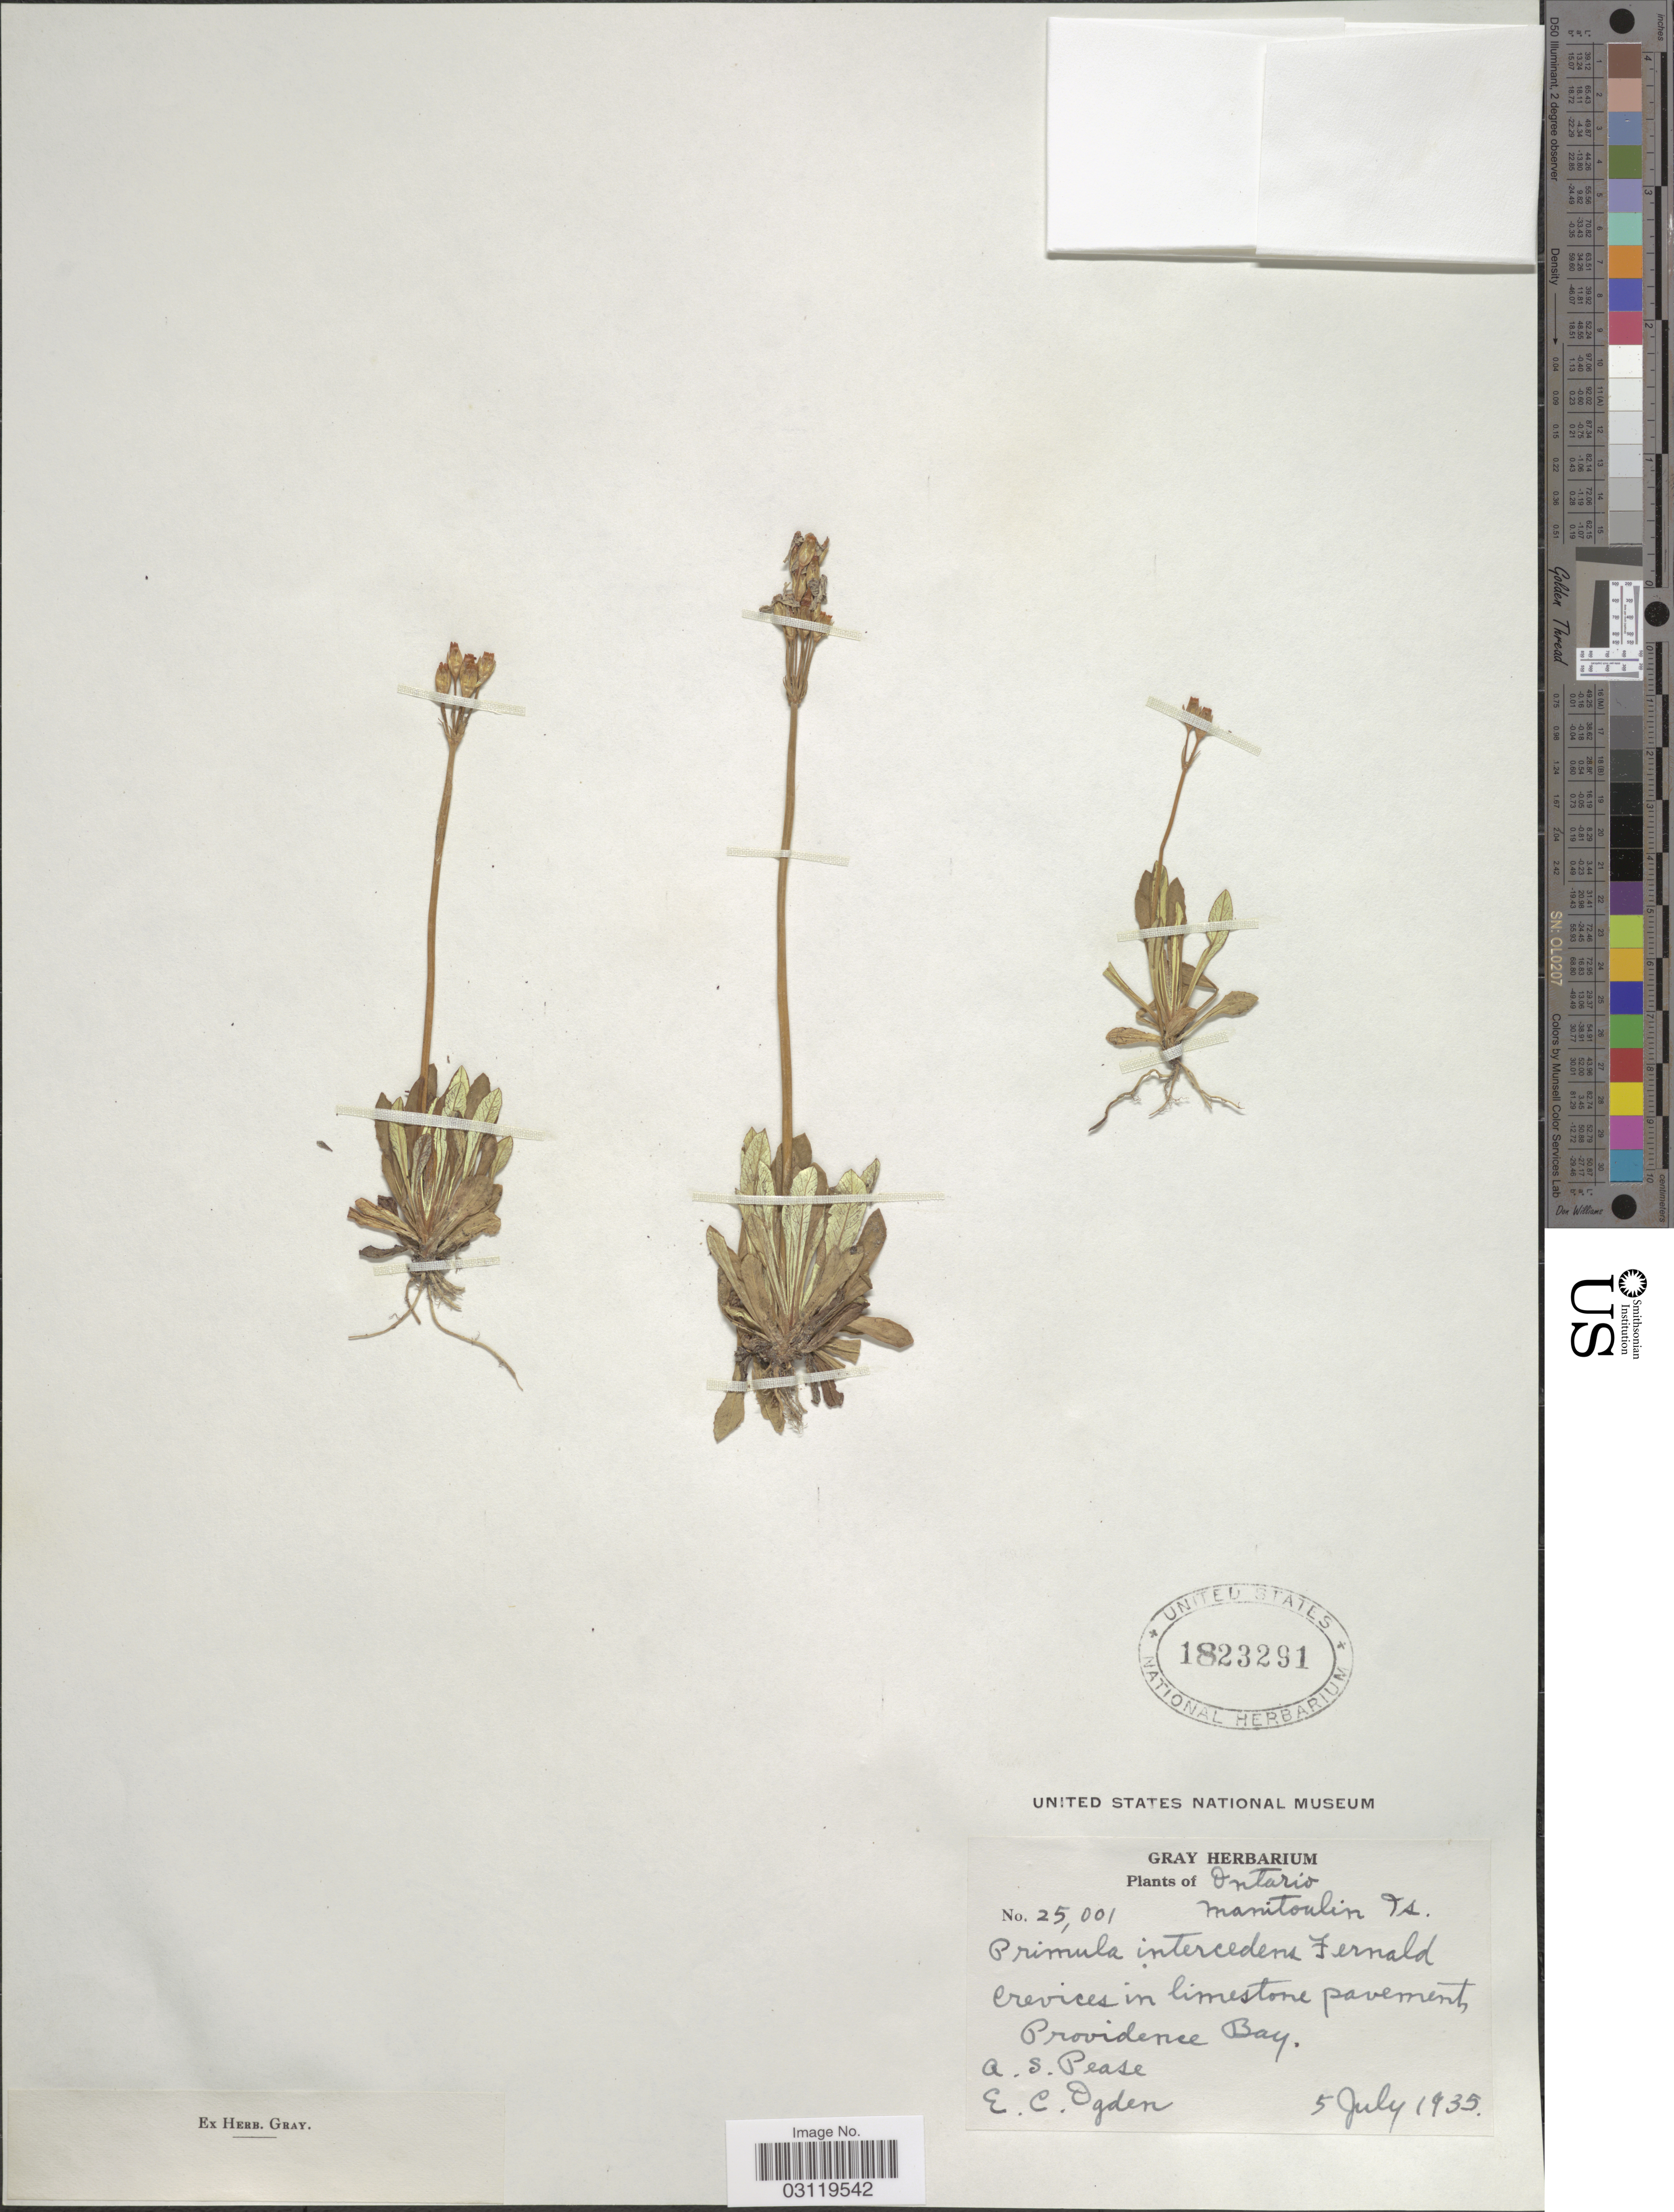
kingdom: Plantae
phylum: Tracheophyta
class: Magnoliopsida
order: Ericales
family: Primulaceae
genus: Primula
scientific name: Primula intercedens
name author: Fernald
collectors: A. S. Pease & E. Ogden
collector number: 25001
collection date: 1935-07-05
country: Canada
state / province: Ontario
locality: Manitoulin Is., Providence Bay.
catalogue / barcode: US 1823291